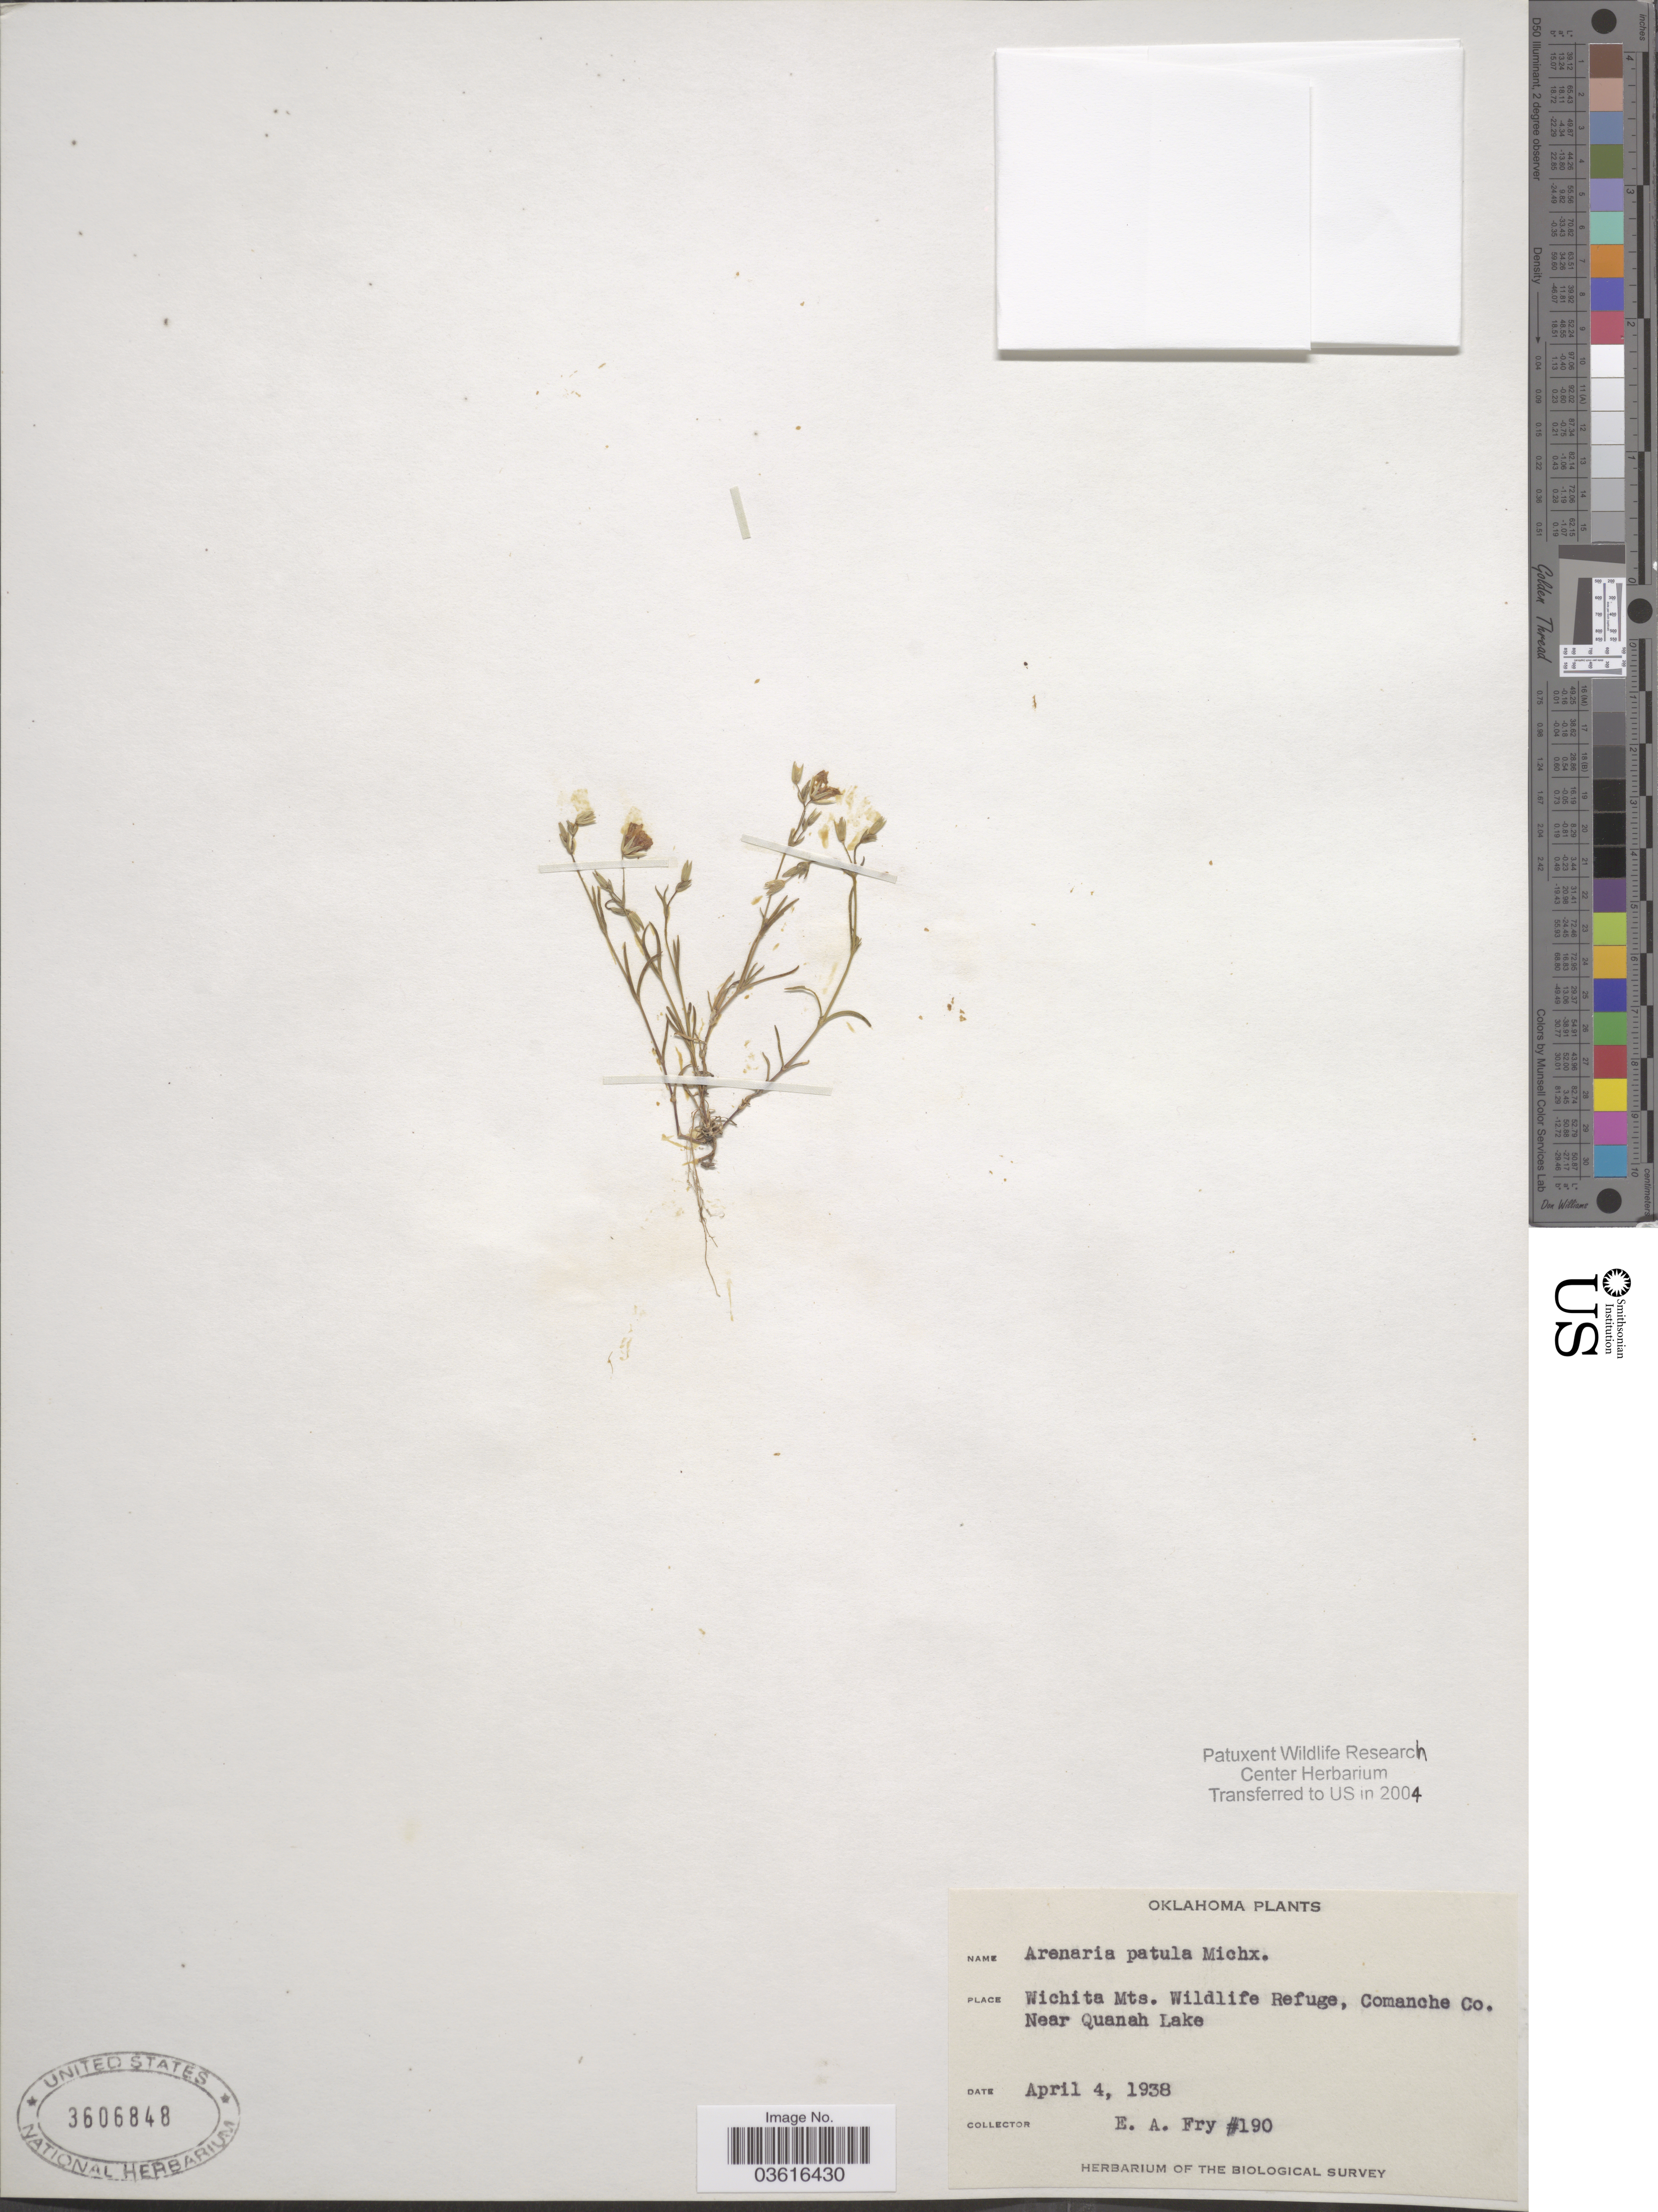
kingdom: Plantae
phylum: Tracheophyta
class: Magnoliopsida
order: Caryophyllales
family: Caryophyllaceae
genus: Minuartia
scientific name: Minuartia patula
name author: (Michx.) Mattf.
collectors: E. Fry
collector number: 190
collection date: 1938-04-04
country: United States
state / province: Oklahoma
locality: Wichita Mts. Wildlife Refuge, Comanche Co. Near Quanah Lake.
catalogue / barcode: US 3606848